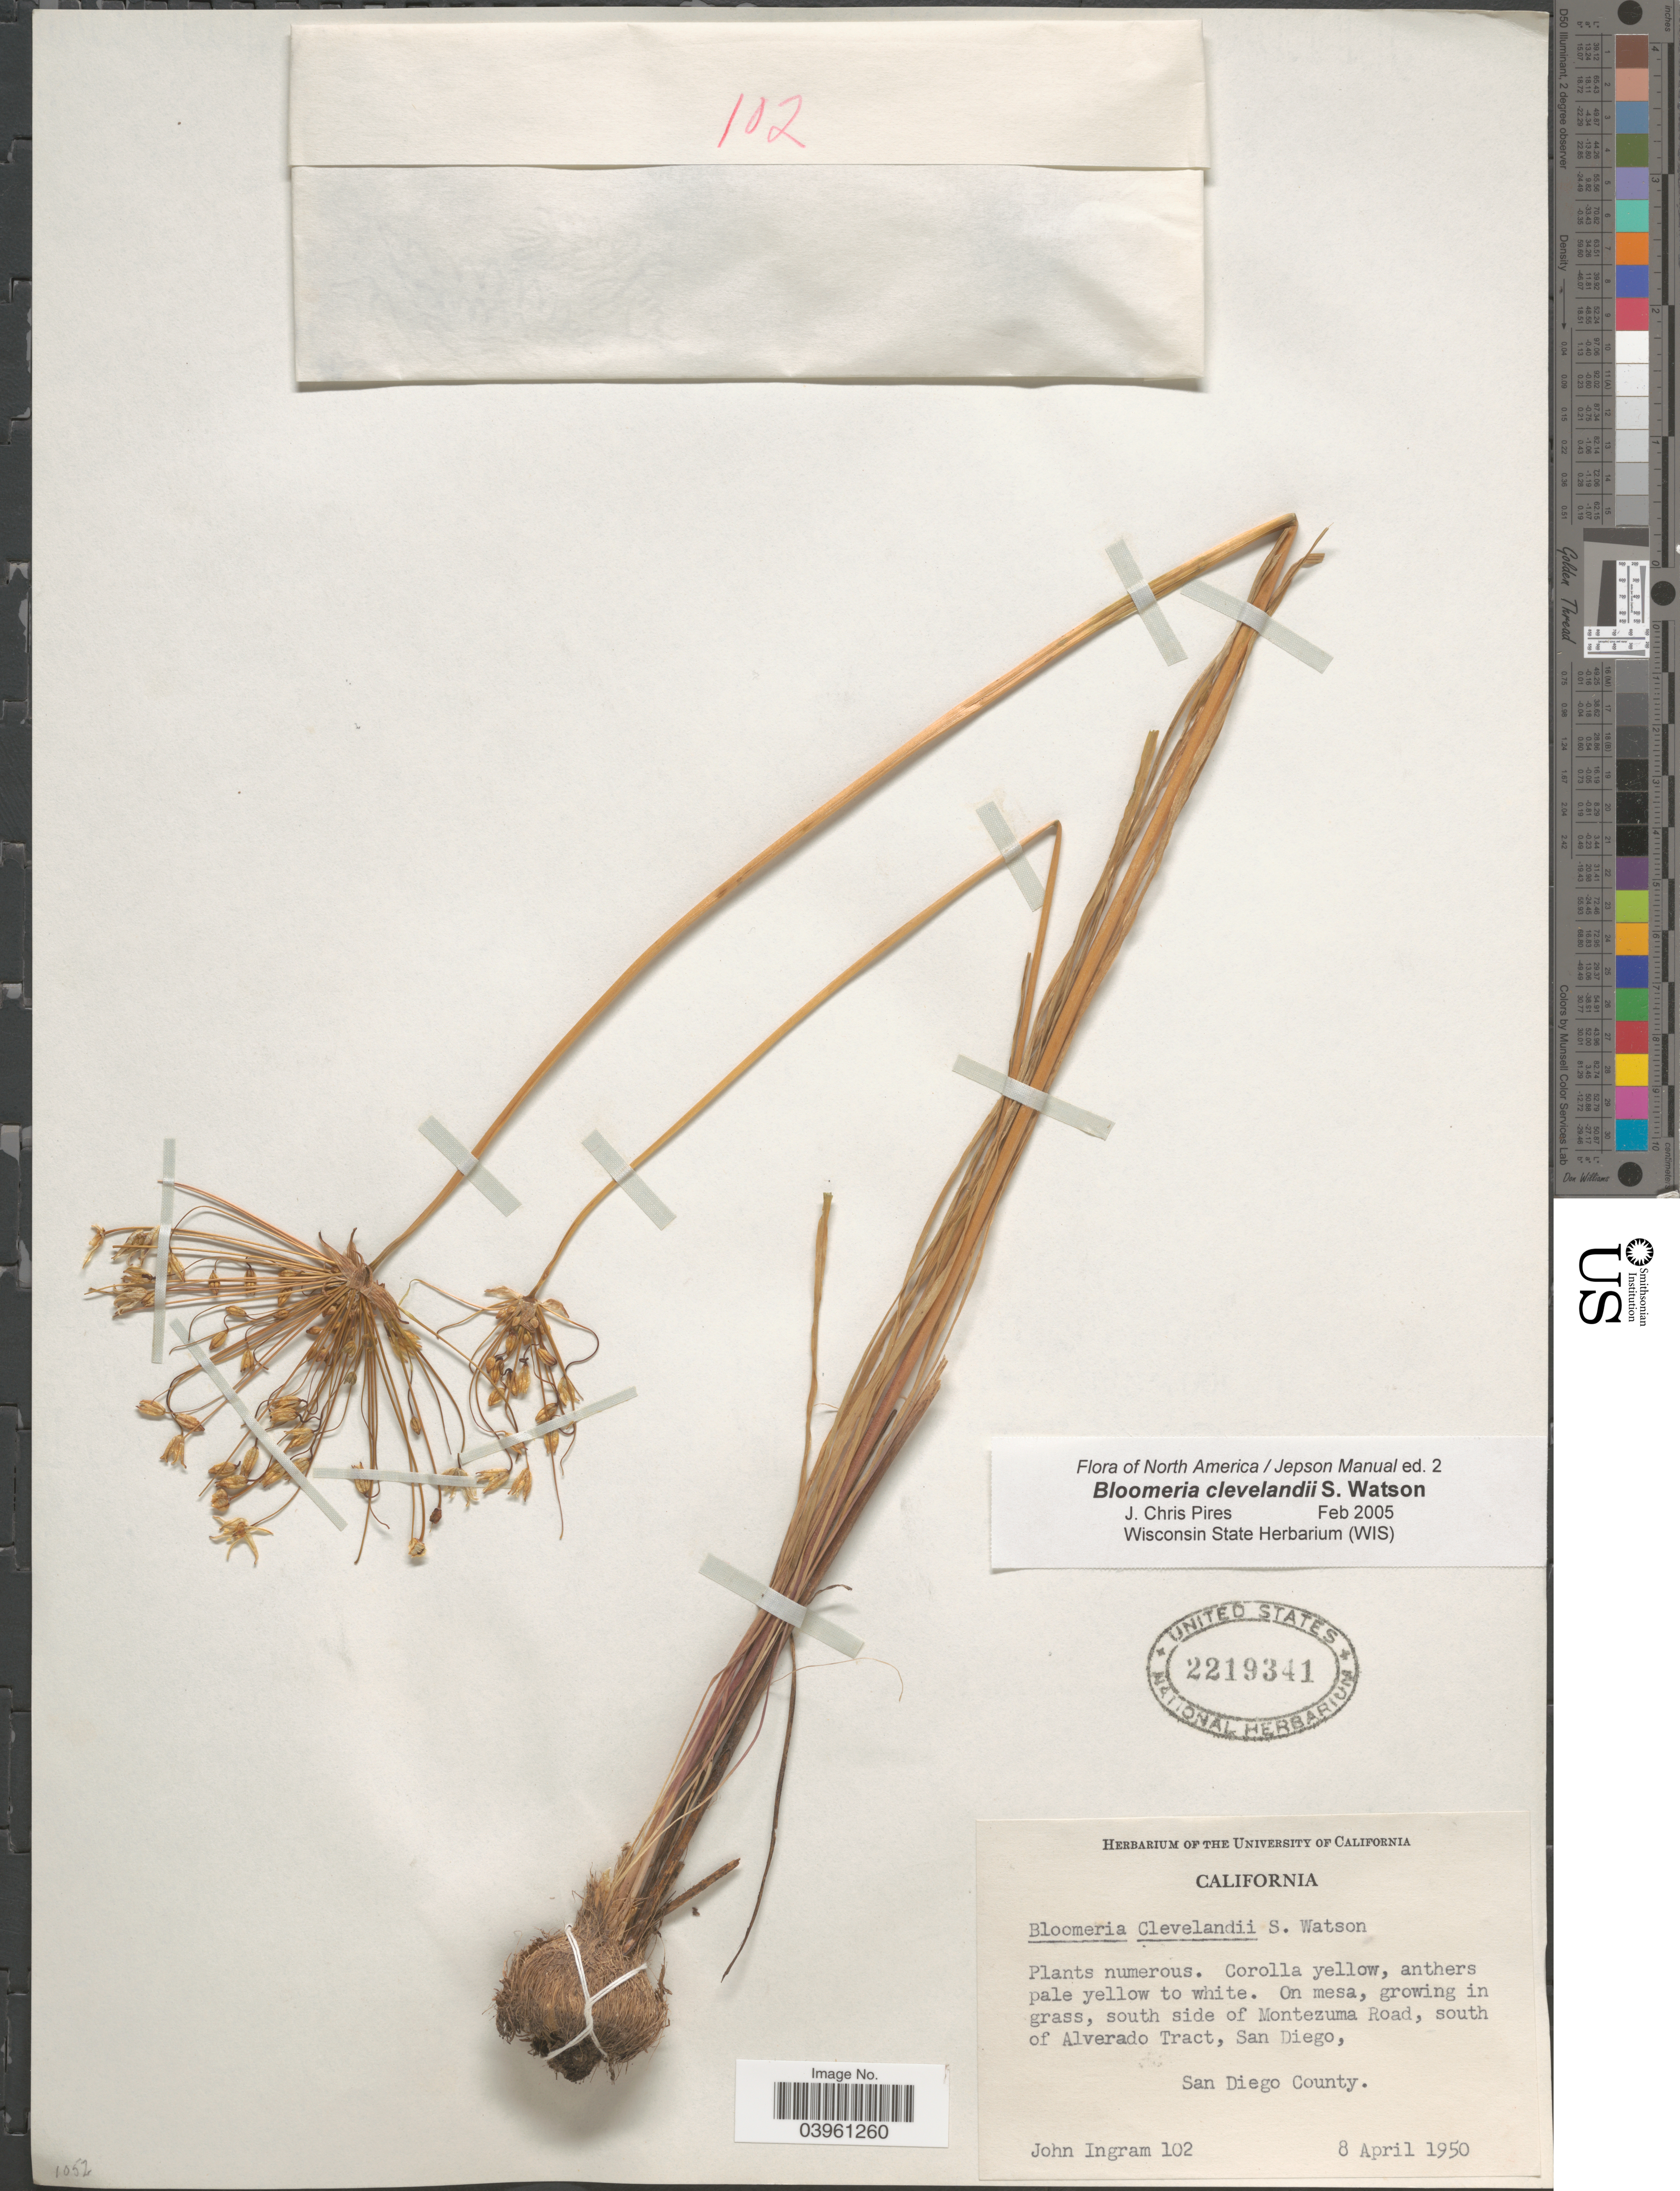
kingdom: Plantae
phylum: Tracheophyta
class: Liliopsida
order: Asparagales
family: Asparagaceae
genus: Bloomeria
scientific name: Bloomeria clevelandii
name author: S. Watson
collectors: J. W. Ingram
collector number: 102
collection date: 1950-04-08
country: United States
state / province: California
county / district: San Diego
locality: South side of Montezuma Road, south of Alverado Tract, San Diego, San Diego County.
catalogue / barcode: US 2219341